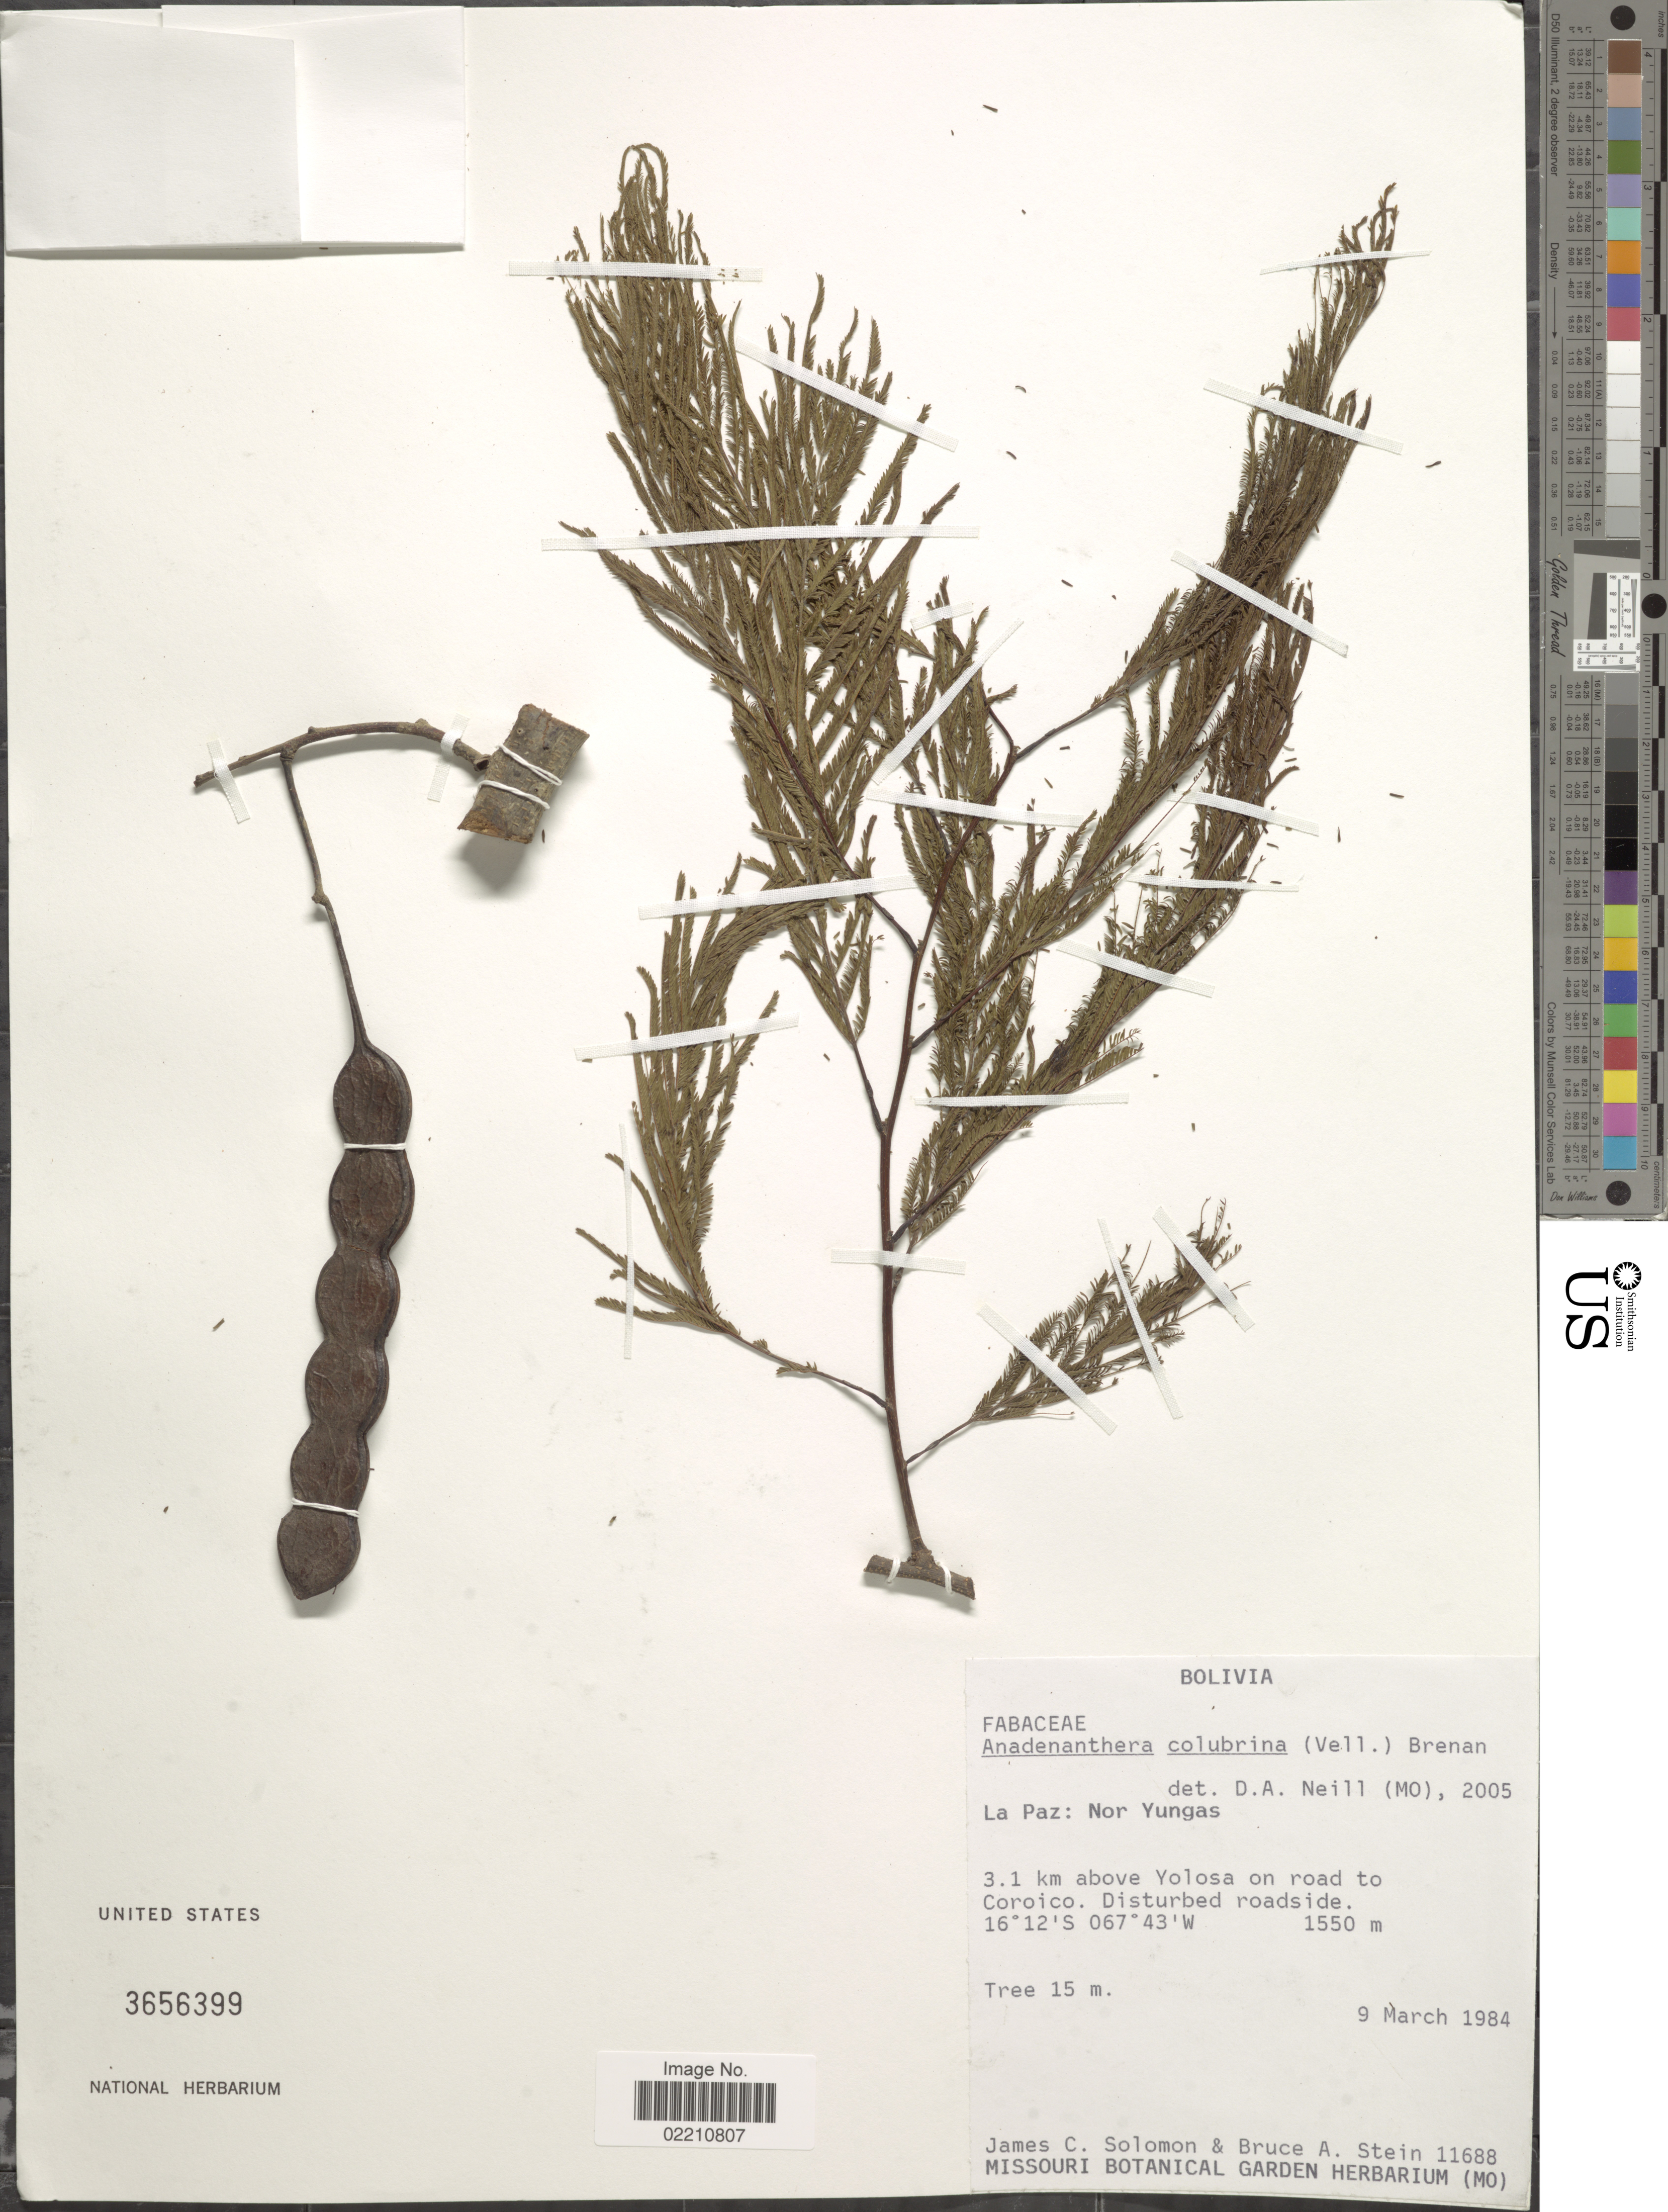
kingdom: Plantae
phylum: Tracheophyta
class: Magnoliopsida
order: Fabales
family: Fabaceae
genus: Anadenanthera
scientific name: Anadenanthera colubrina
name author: (Vell.) Brenan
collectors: J. C. Solomon & B. A. Stein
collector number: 11688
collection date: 1984-03-09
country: Bolivia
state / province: La Paz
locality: Nor Yungas, 3.1 km above Yolosa on road to Coroico, disturbed roadside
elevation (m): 1550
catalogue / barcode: US 3656399